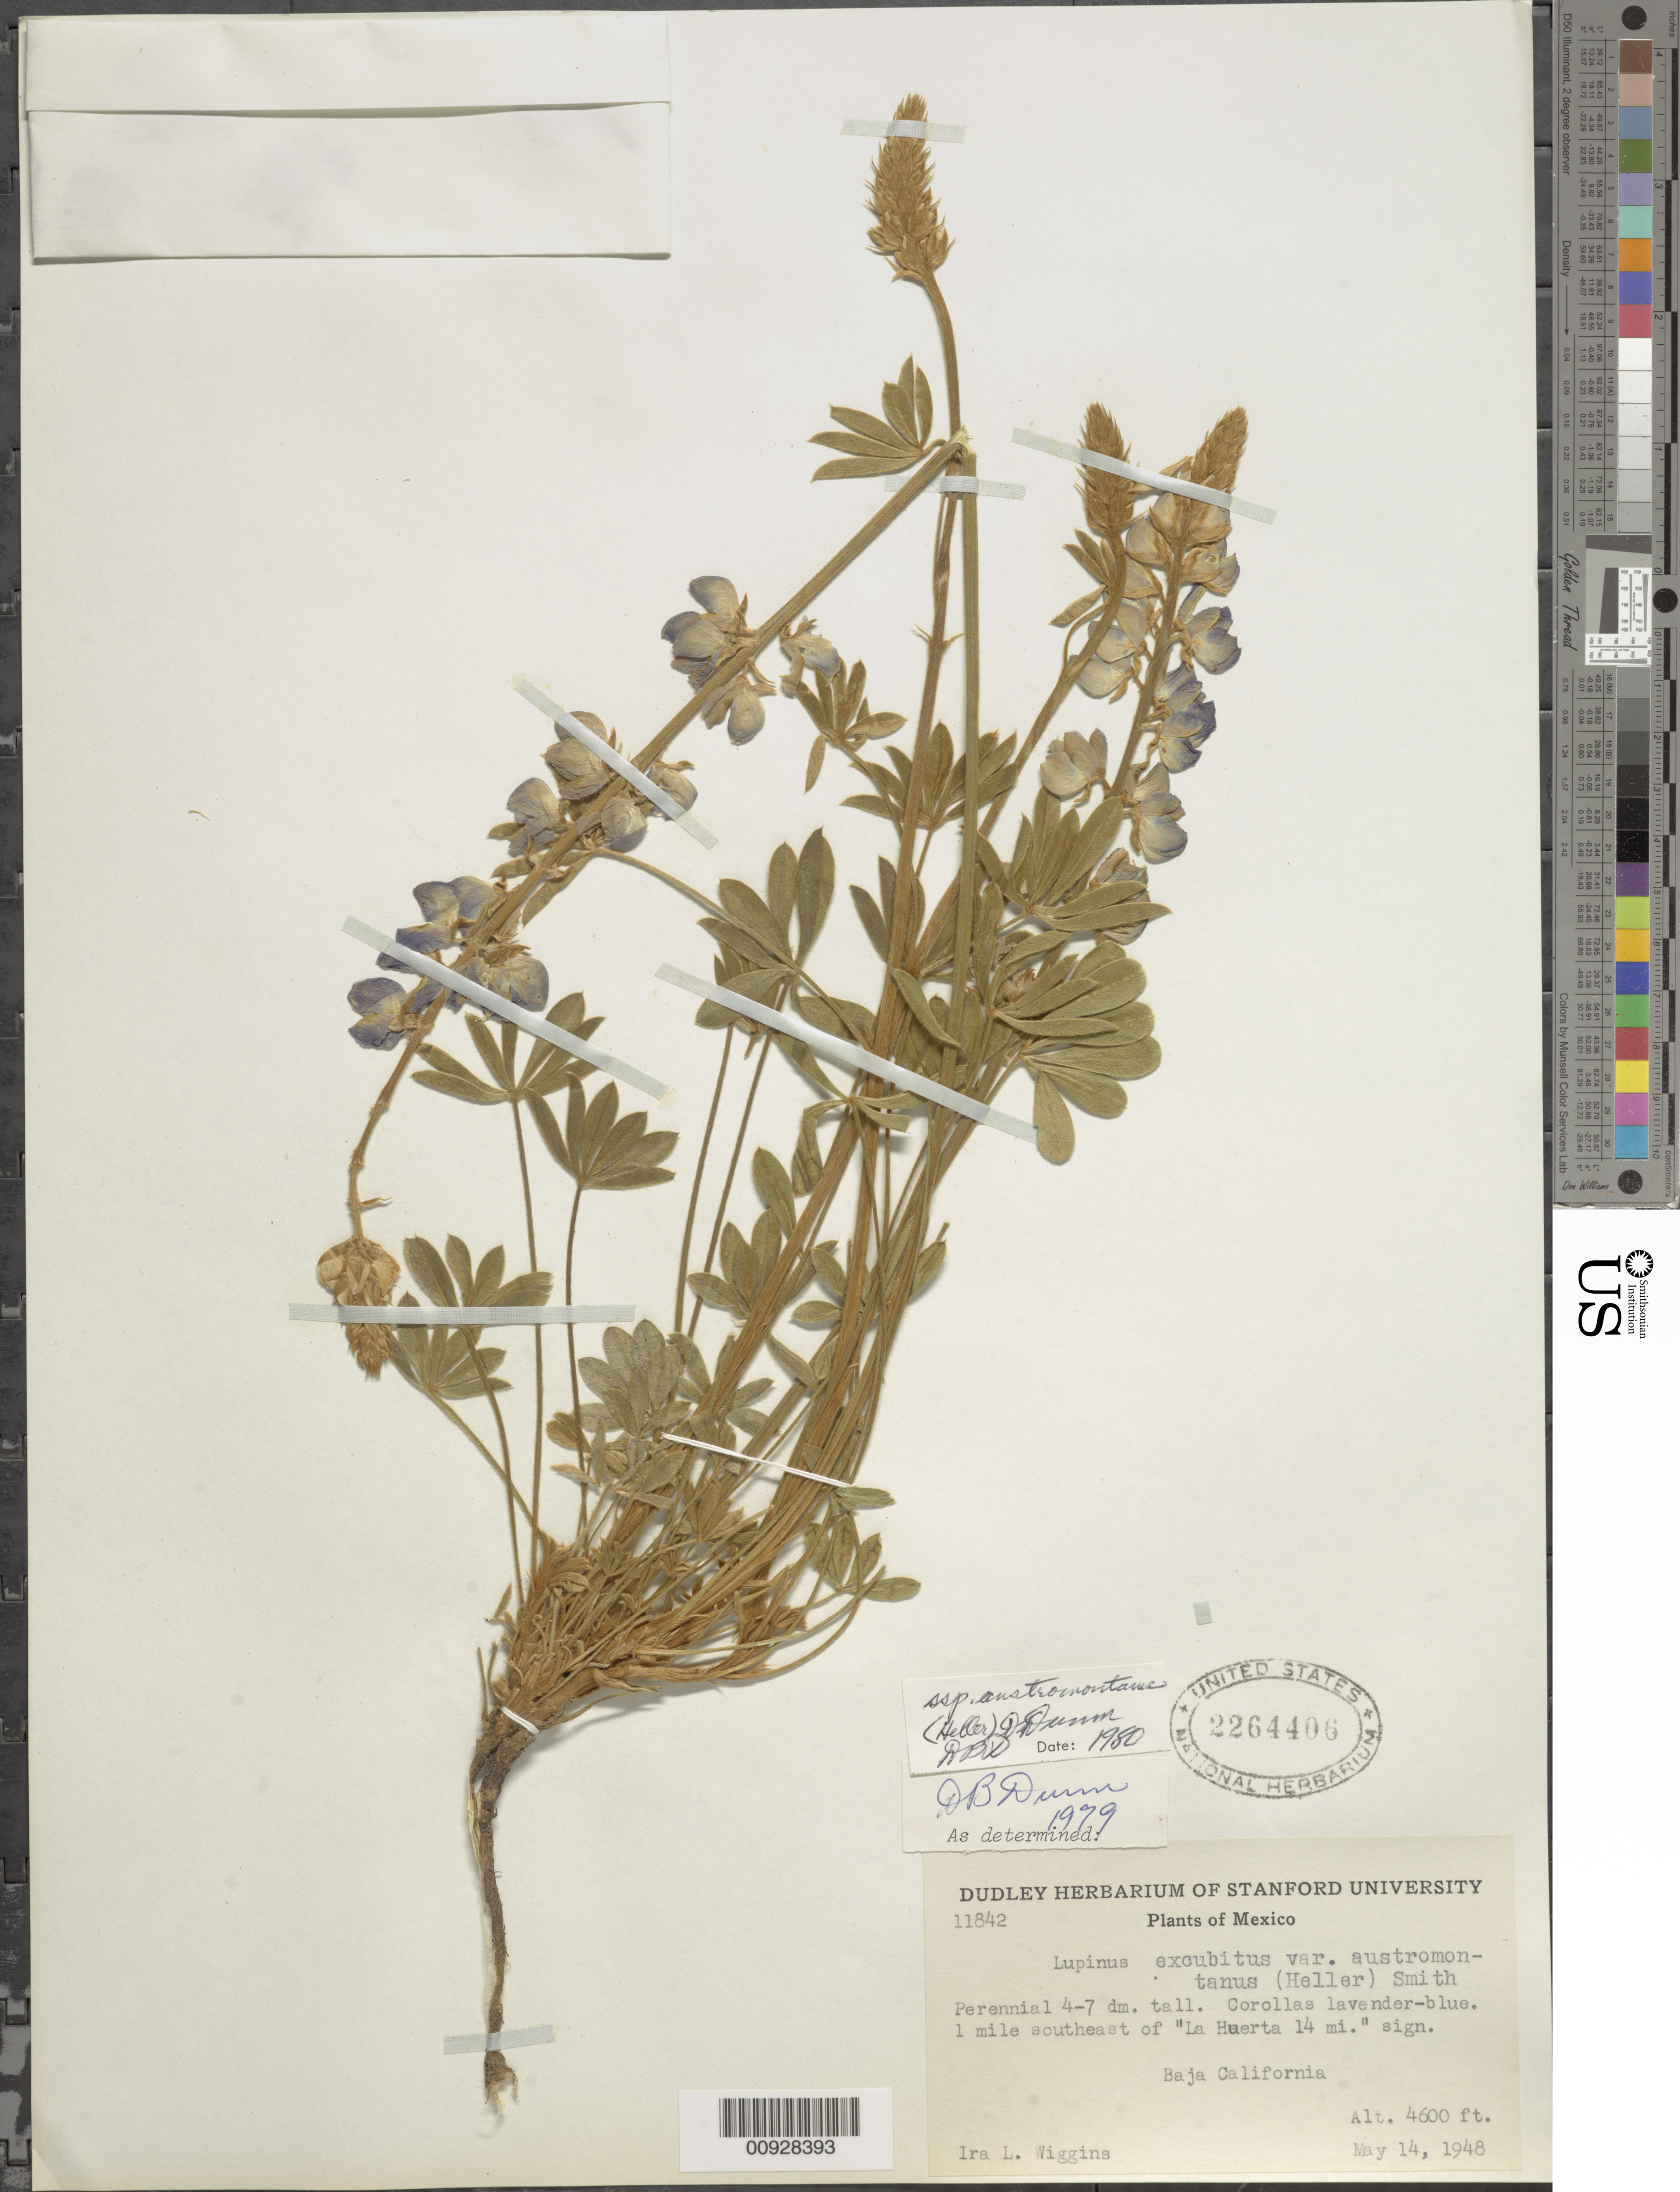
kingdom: Plantae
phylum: Tracheophyta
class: Magnoliopsida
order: Fabales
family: Fabaceae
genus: Lupinus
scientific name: Lupinus excubitus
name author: M.E. Jones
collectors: I. L. Wiggins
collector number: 11842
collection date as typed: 14 May 1948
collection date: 1948-05-14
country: Mexico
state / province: Baja California Norte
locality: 1 mile southeast of "La Huerta 14 mi." sign. Baja California.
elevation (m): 1402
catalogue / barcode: US 2264406